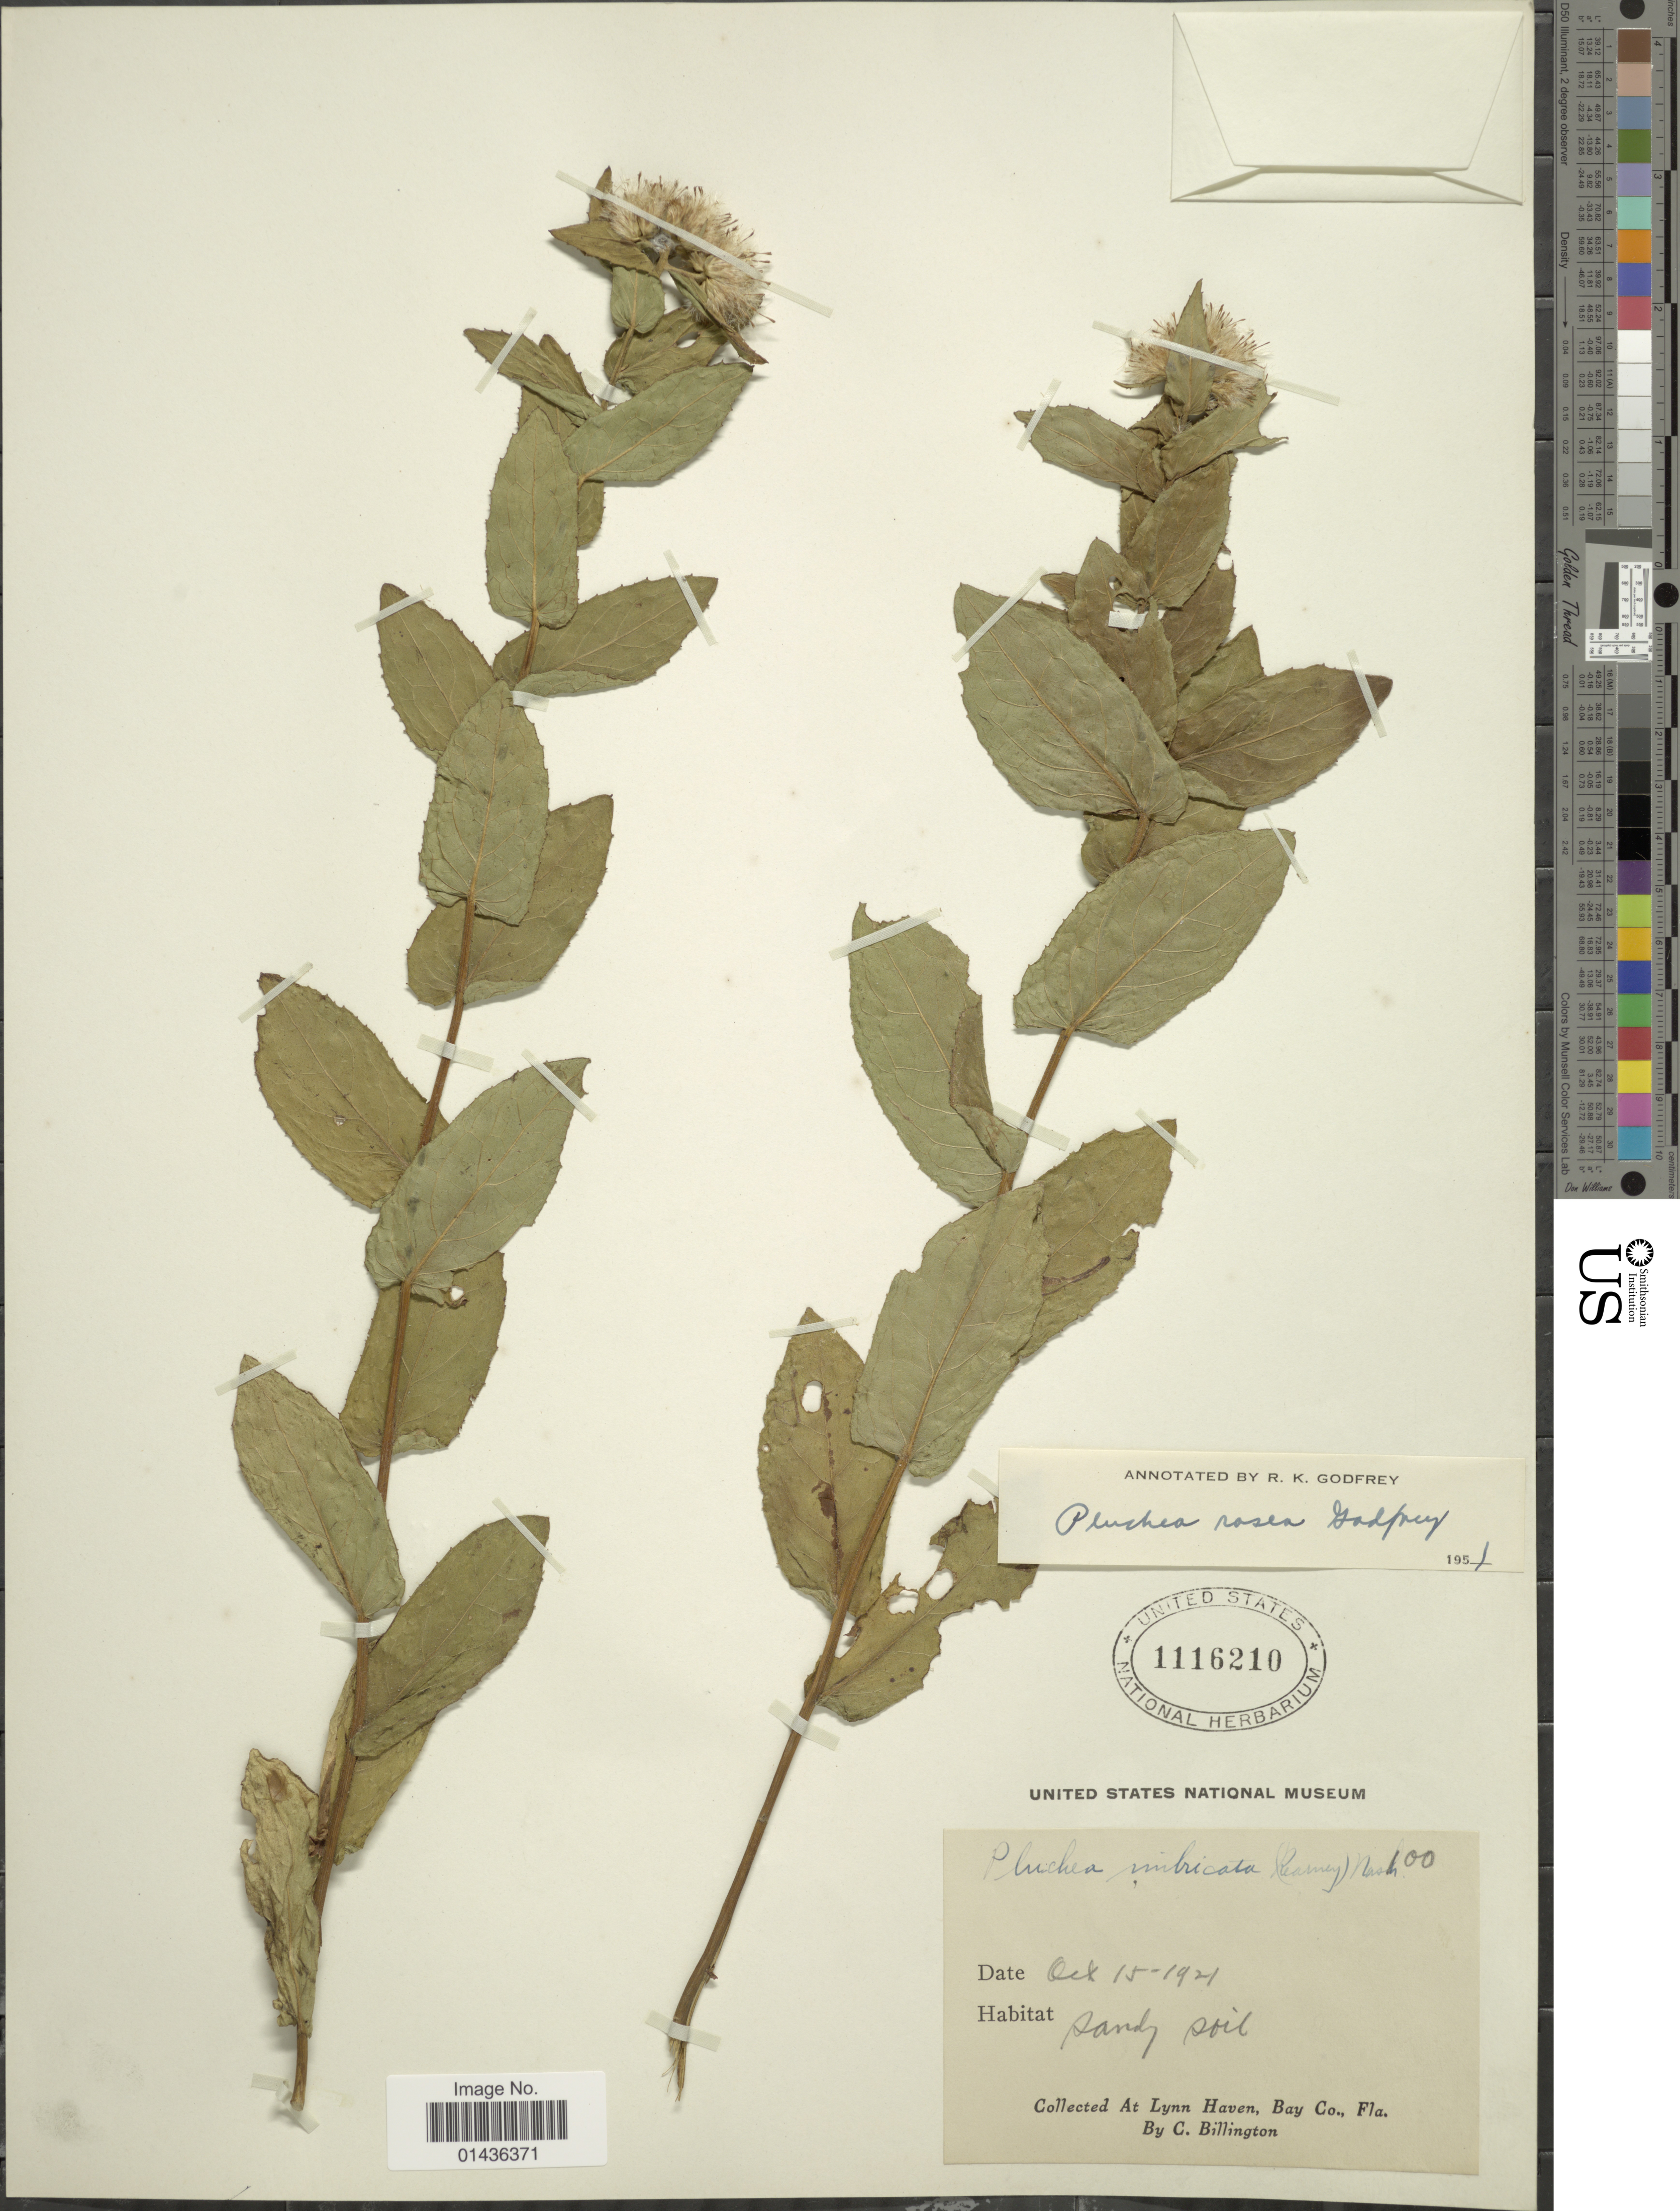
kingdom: Plantae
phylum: Tracheophyta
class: Magnoliopsida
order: Asterales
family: Asteraceae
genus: Pluchea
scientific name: Pluchea rosea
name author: R.K. Godfrey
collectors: C. Billington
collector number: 100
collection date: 1921-10-15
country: United States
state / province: Florida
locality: Lynn Haven, Bay Co.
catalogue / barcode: US 1116210